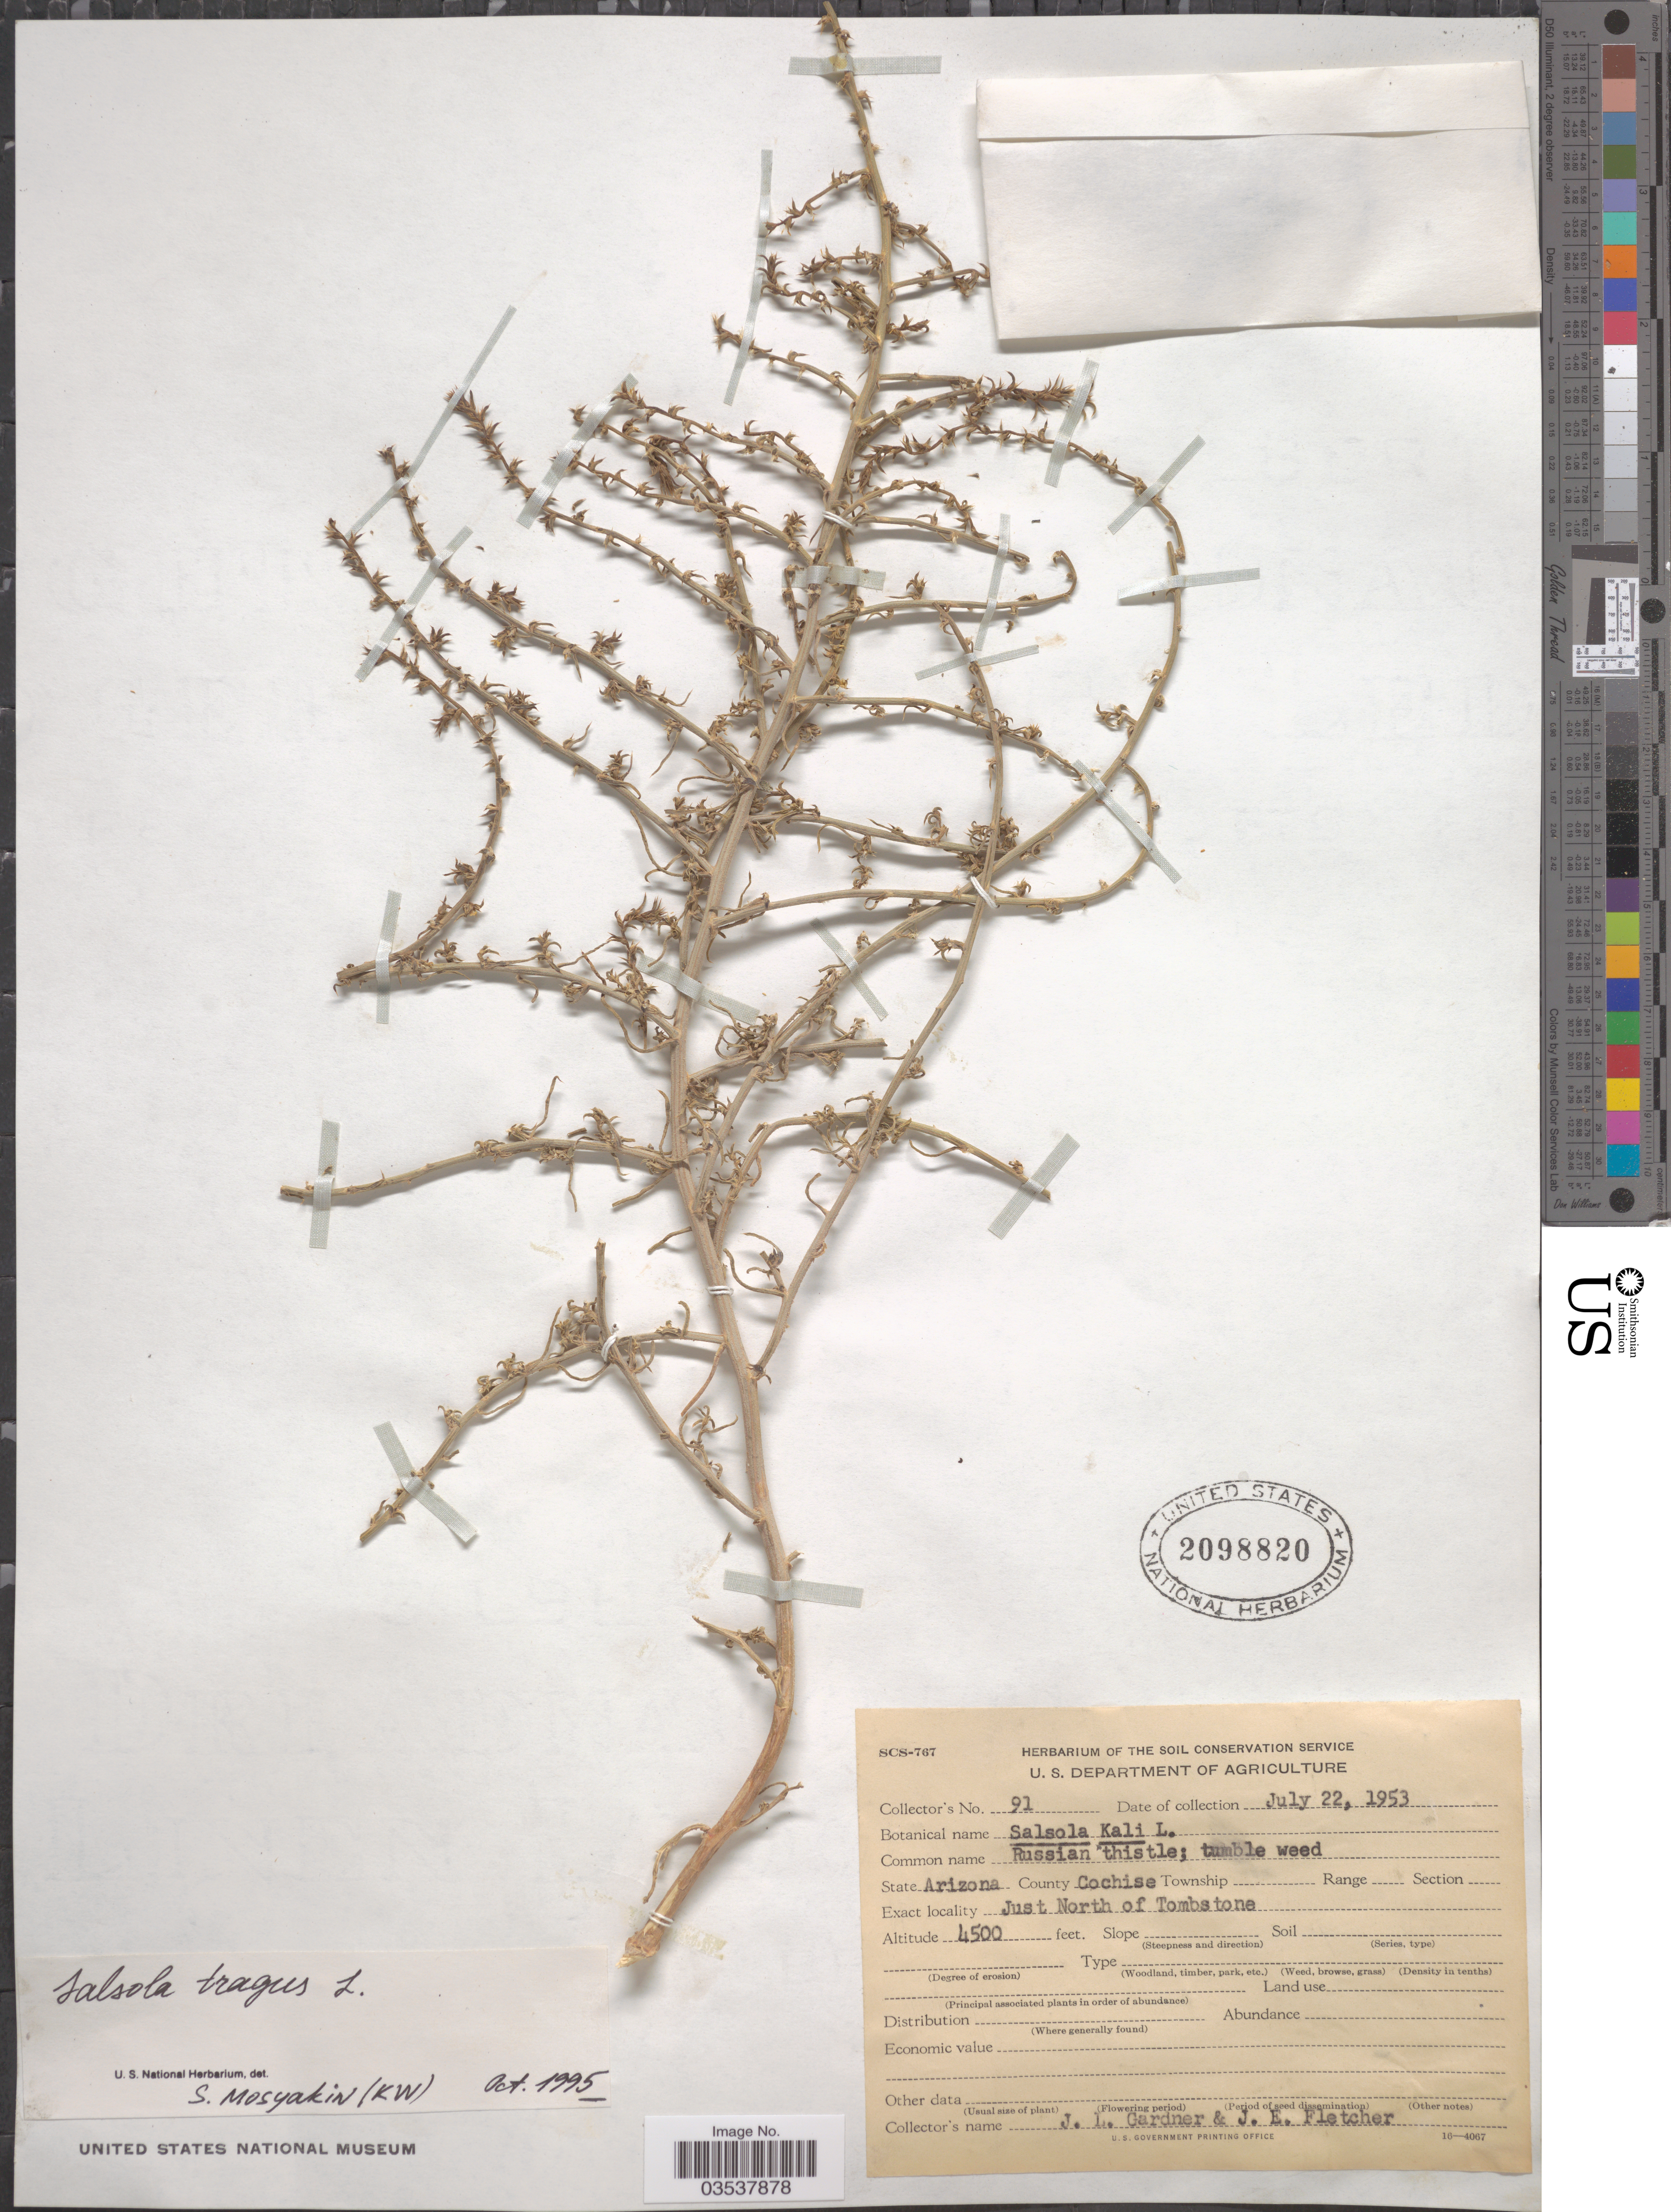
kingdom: Plantae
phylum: Tracheophyta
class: Magnoliopsida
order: Caryophyllales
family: Amaranthaceae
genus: Salsola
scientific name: Salsola pestifer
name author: A. Nelson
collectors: J. L. Gardner & J. Fletcher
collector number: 91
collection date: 1953-07-22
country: United States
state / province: Arizona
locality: County Cochise. Just North of Tombstone.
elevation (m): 1372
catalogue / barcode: US 2098820